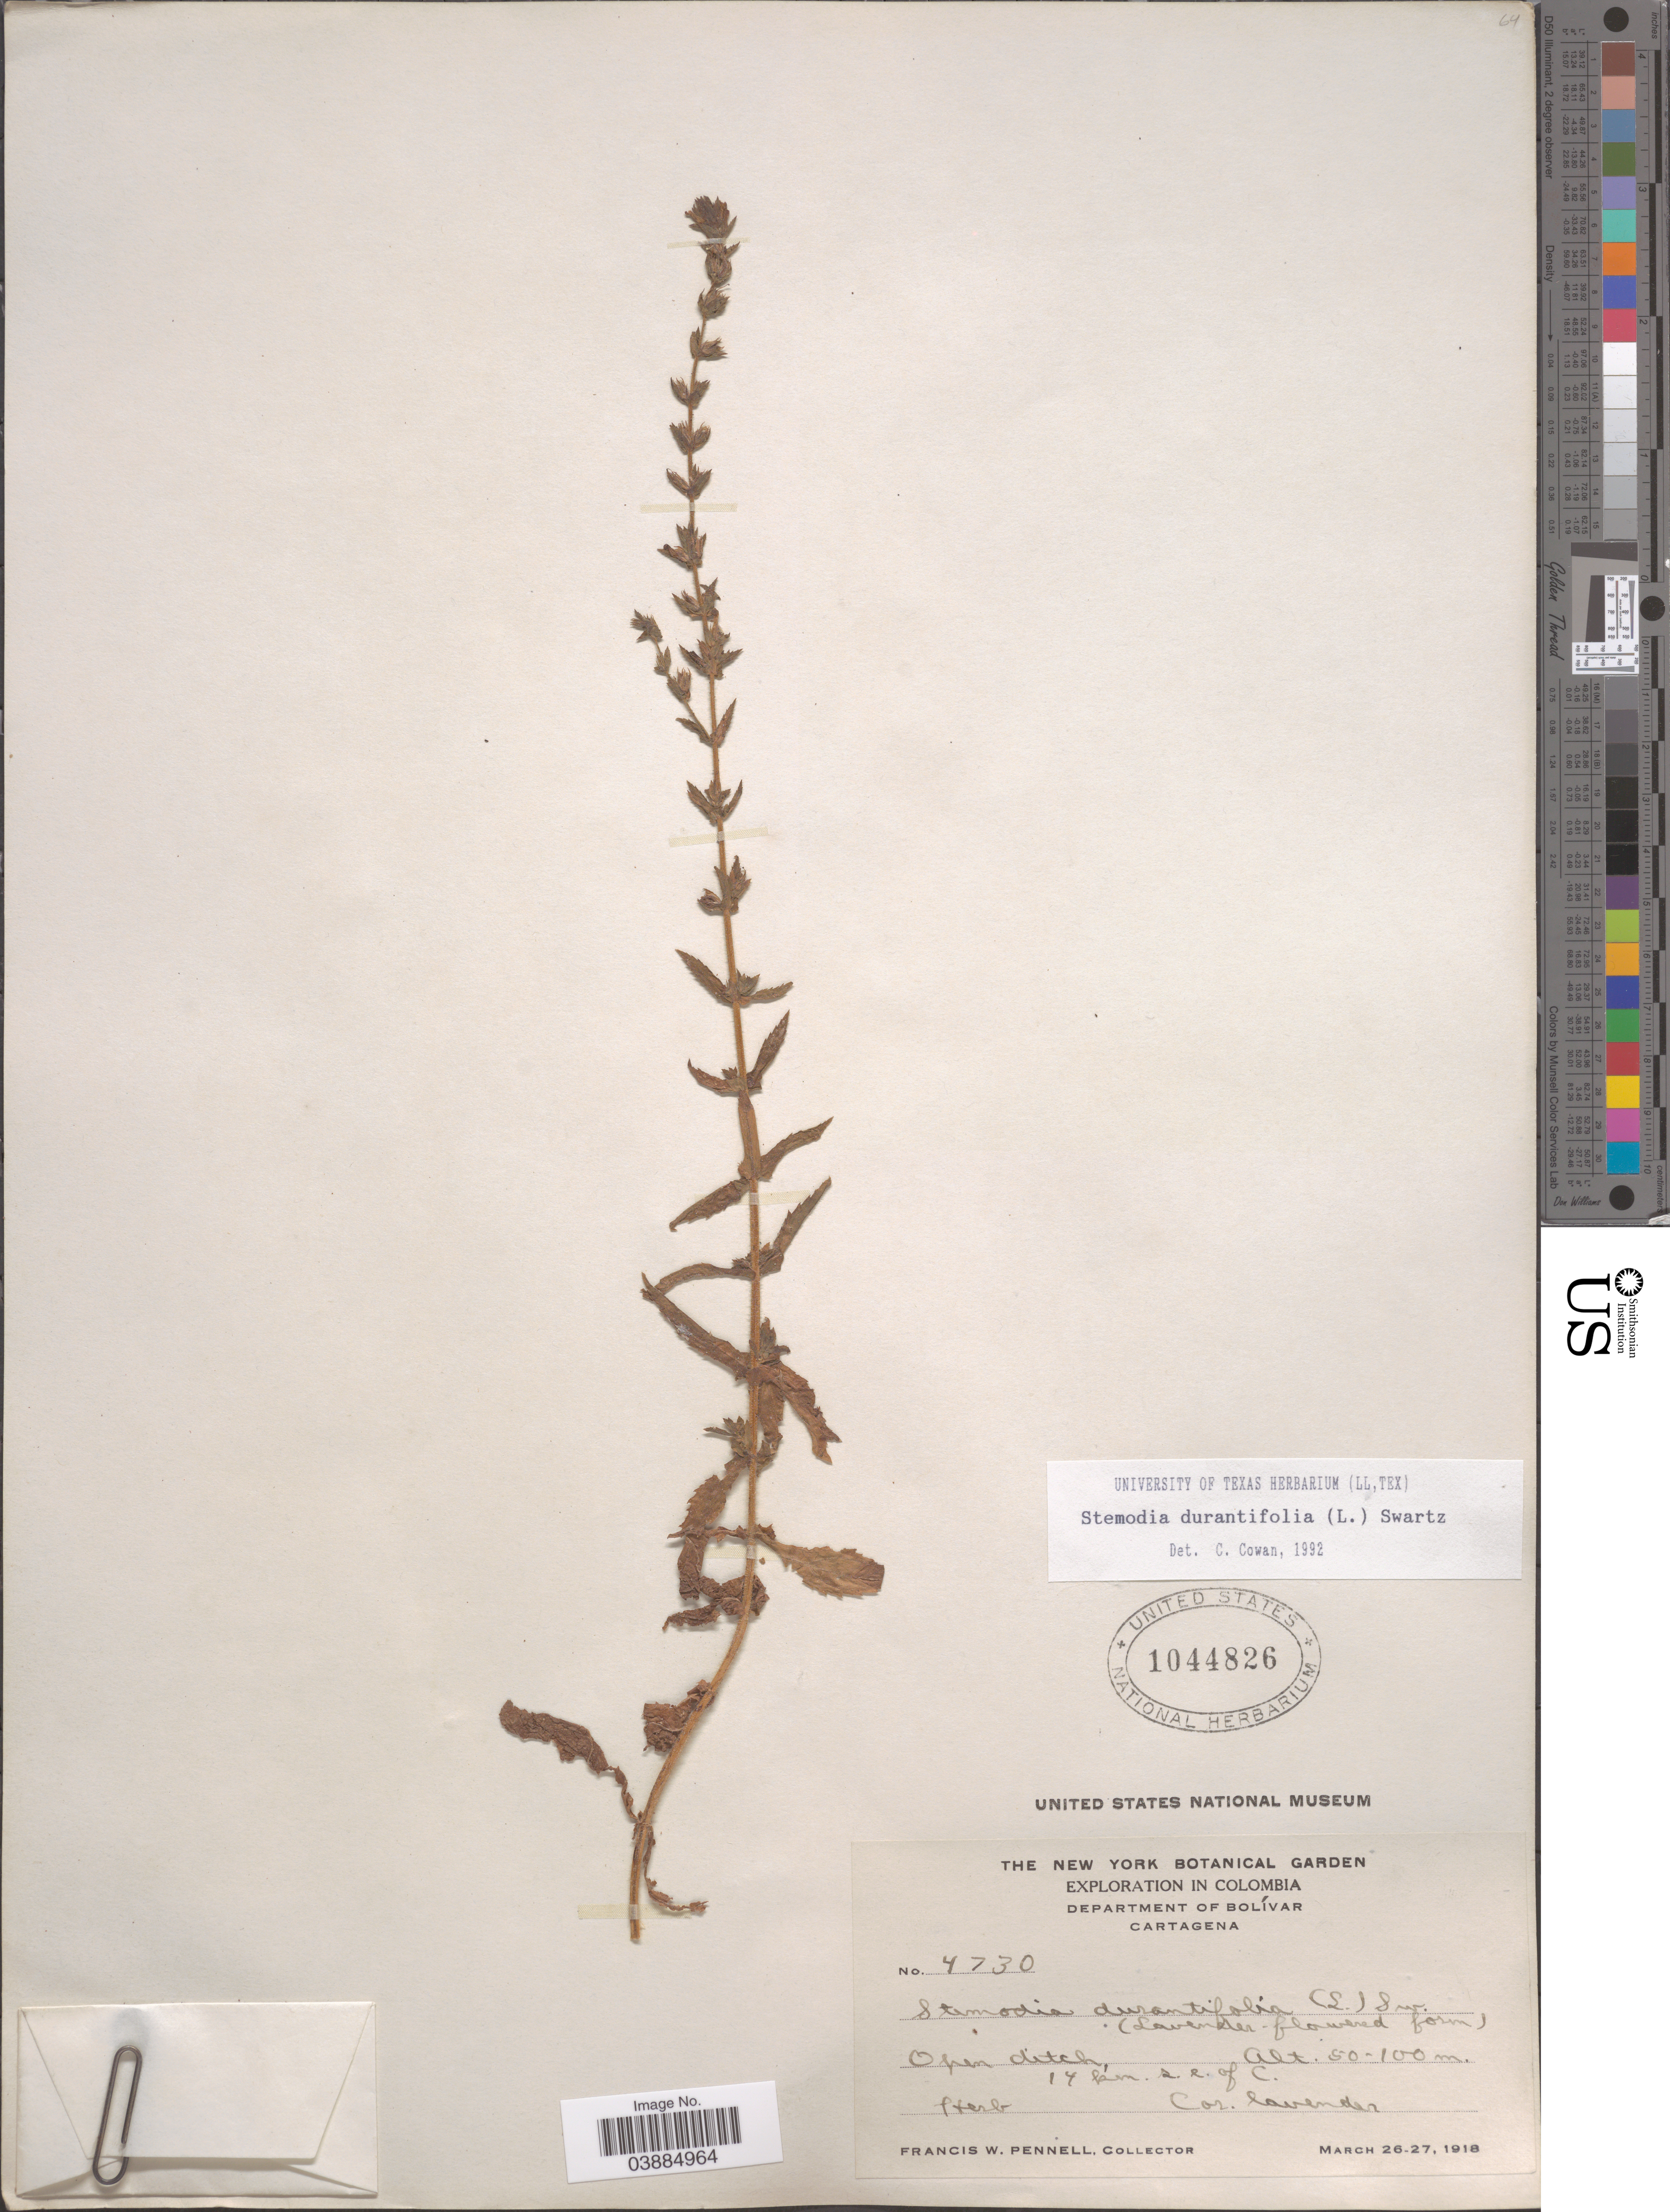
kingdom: Plantae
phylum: Tracheophyta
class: Magnoliopsida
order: Lamiales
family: Plantaginaceae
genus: Stemodia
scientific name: Stemodia durantifolia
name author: (L.) Sw.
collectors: F. W. Pennell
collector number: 4730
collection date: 1918-03-26/1918-03-27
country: Colombia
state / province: Bolívar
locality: Department of Bolívar. Cartagena. 14 km. s.e. of C.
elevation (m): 50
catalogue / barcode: US 1044826